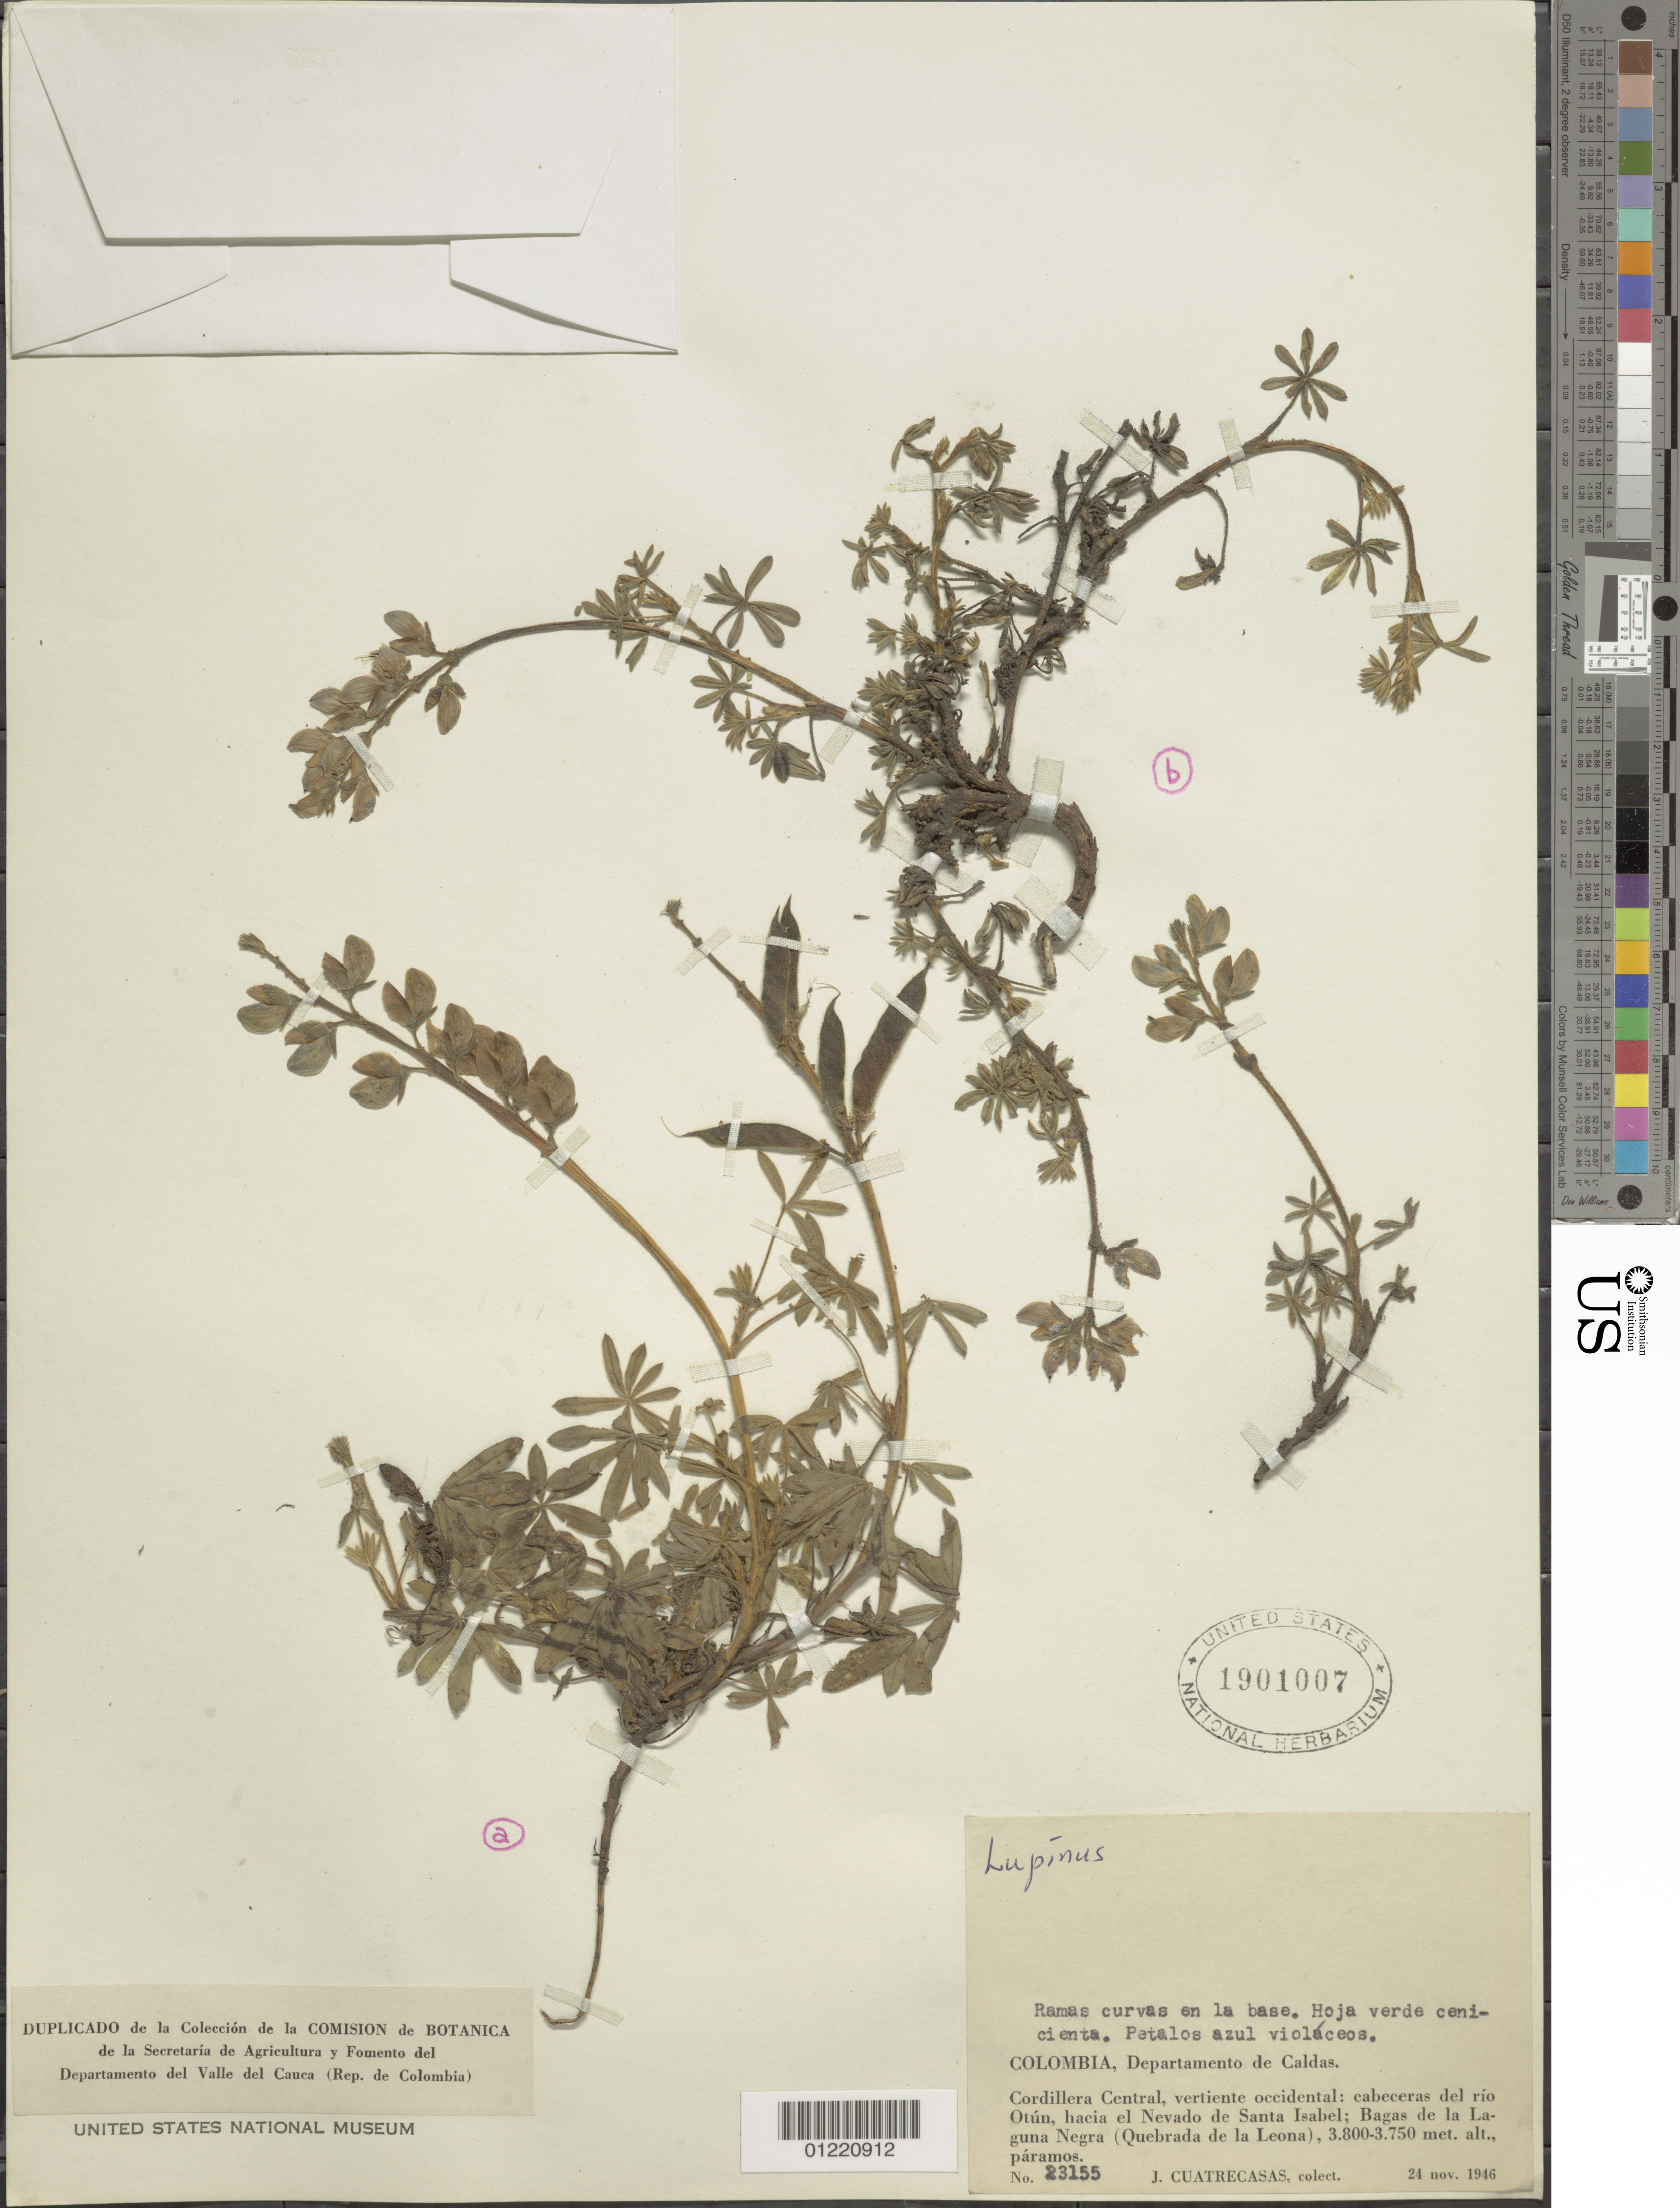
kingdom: Plantae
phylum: Tracheophyta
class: Magnoliopsida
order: Fabales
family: Fabaceae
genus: Lupinus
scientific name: Lupinus sp.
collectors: J. Cuatrecasas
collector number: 23155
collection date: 1946-11-24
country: Colombia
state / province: Caldas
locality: Cordillera Central, vertiente occidental: cabeceras del rio Otun, hacia el Nevado de Santa Isabel; Bagas de la Laguna Negra (Quebrada de la Leona)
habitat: paramo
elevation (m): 3750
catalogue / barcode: US 1901007